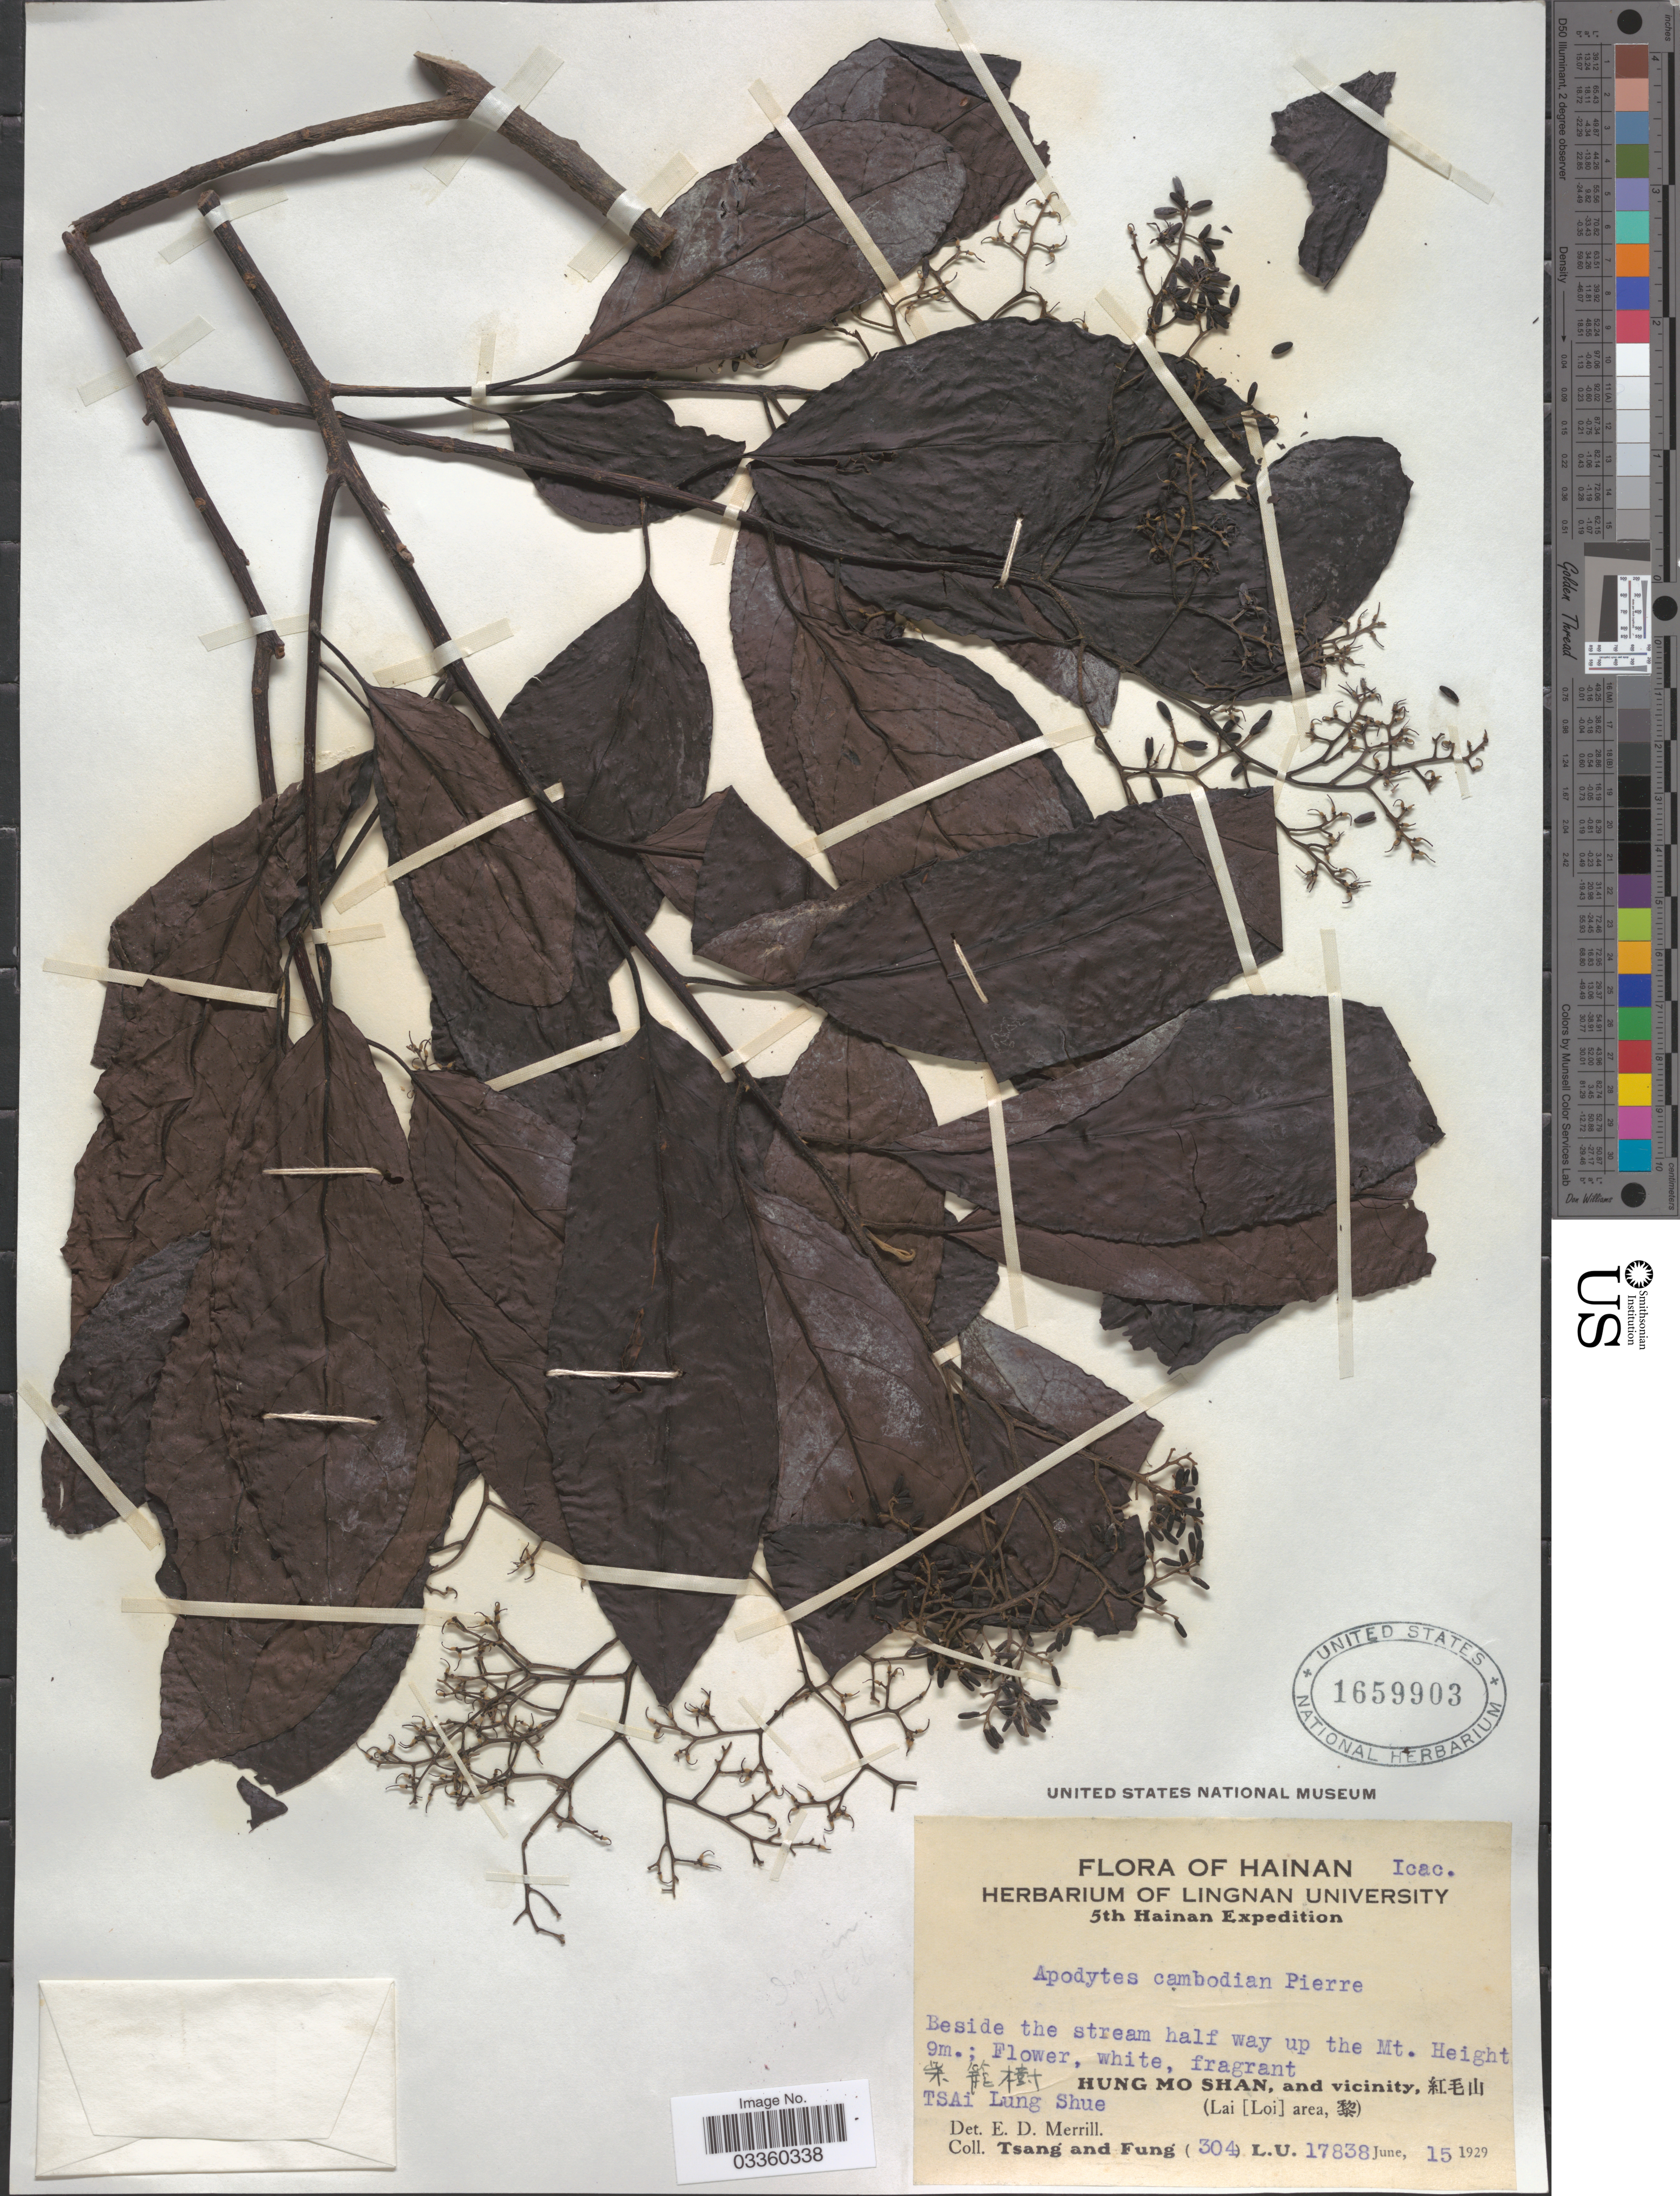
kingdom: Plantae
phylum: Tracheophyta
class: Magnoliopsida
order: Metteniusales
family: Metteniusaceae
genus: Apodytes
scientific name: Apodytes dimidiata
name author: E. Mey. ex Arn.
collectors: -. T'sang & Fung, --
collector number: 304LU17838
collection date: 1929-06-15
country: China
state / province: Hainan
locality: Hung Mo Shan, and vicinity, X. Tsai Lung Shue. (Lai [Loi] area, X).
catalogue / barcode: US 1659903